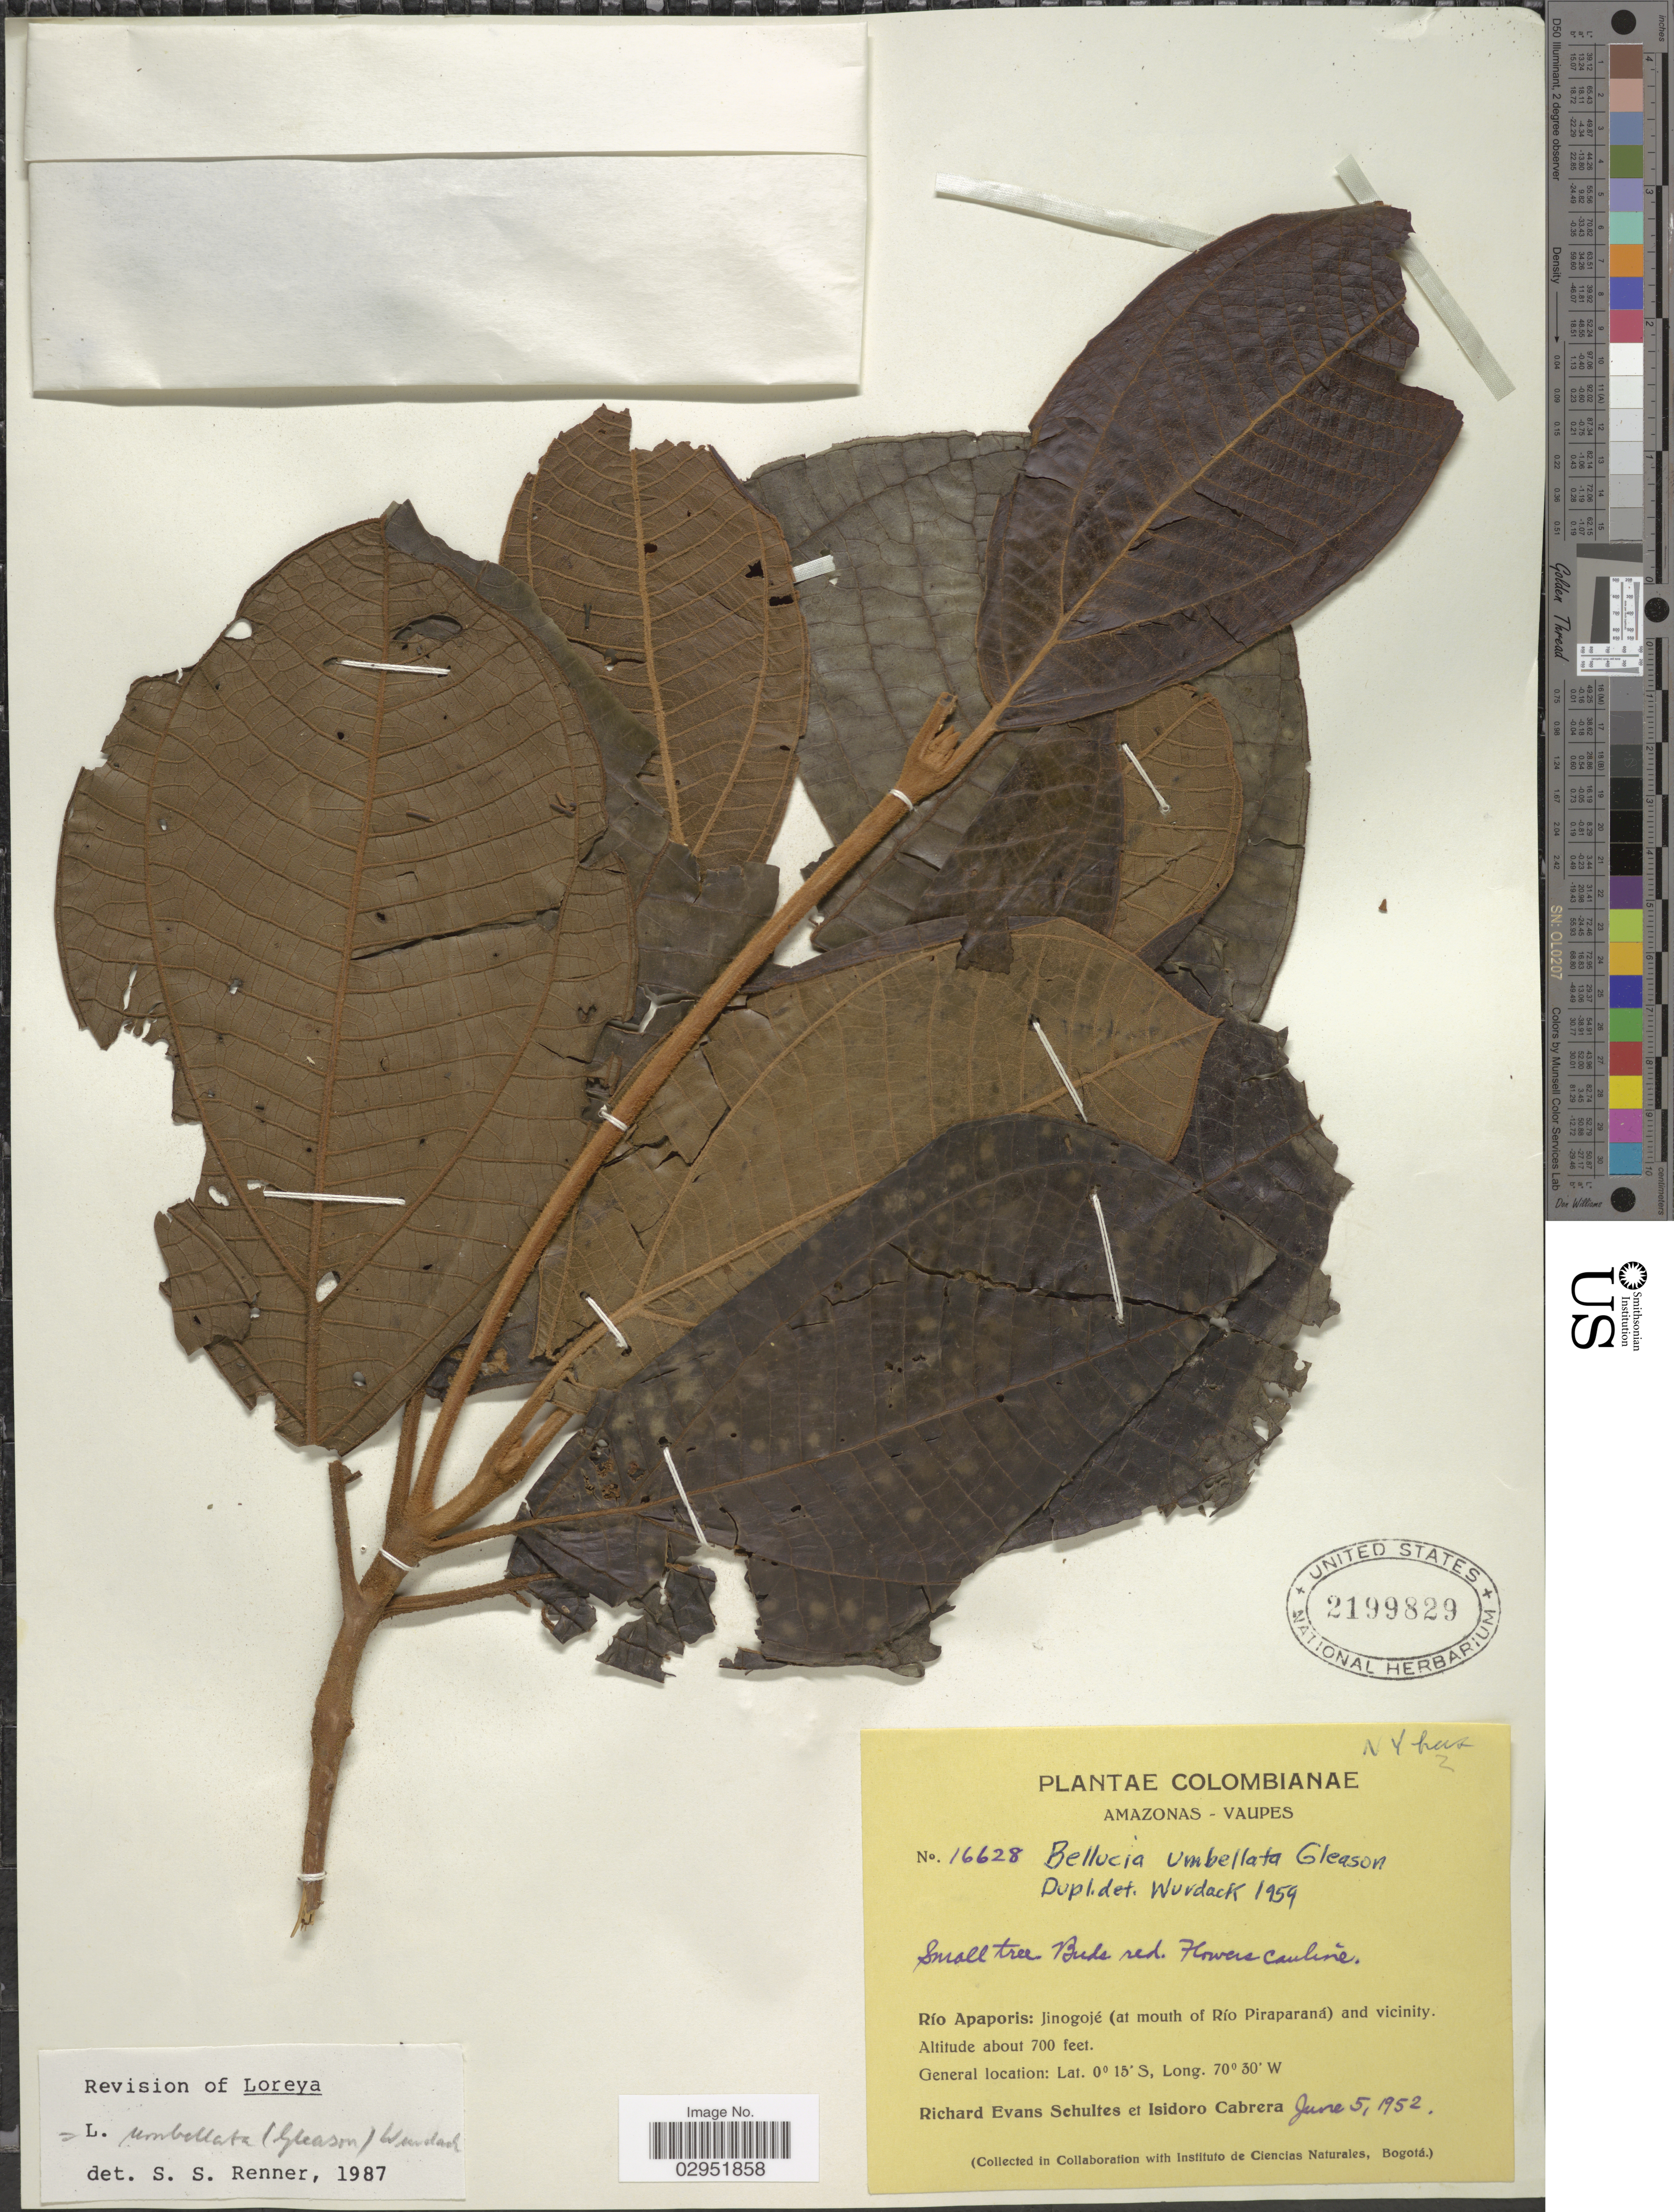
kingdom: Plantae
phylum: Tracheophyta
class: Magnoliopsida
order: Myrtales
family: Melastomataceae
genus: Bellucia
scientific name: Bellucia umbellata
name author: Gleason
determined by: Wurdack, John J., (US), US (UNITED STATES)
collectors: R. E. Schultes & I. Cabrera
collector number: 16628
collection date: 1952-06-05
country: Colombia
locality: Amazonas-Vaupes. Río Apaporis: Jinogojé (at mouth of Río Piraparaná) and vicinity.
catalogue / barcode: US 2199829